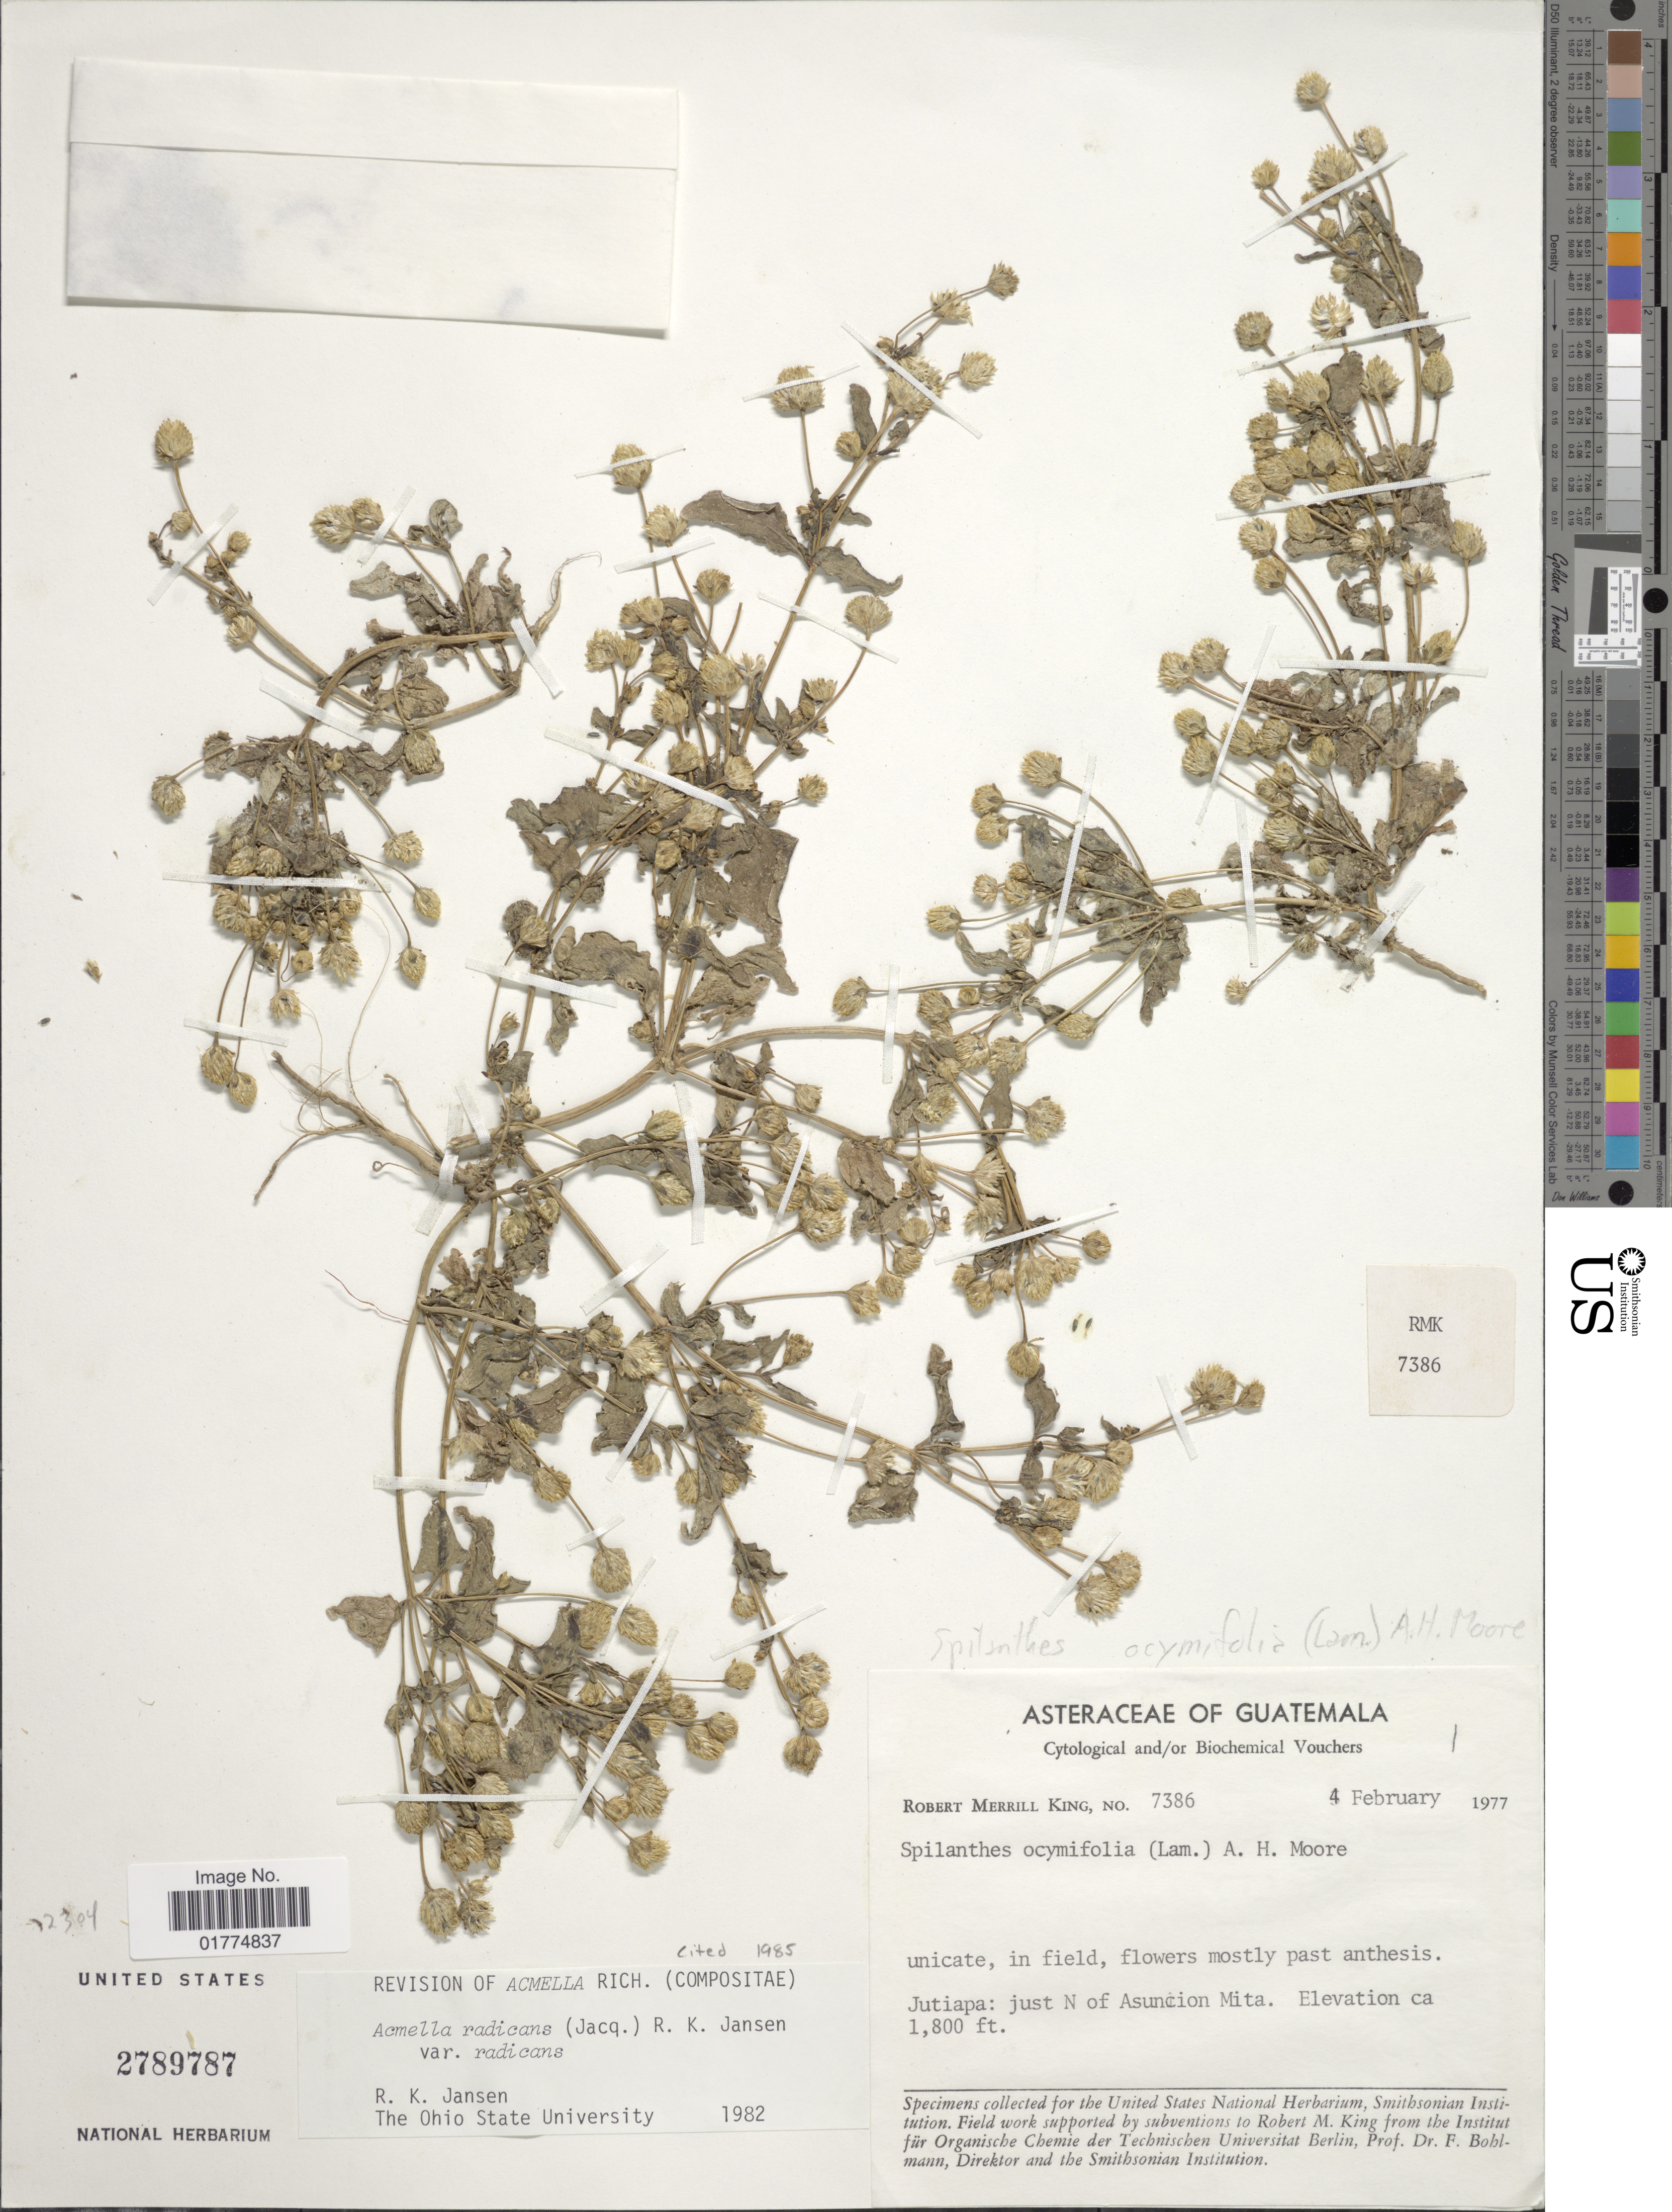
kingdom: Plantae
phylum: Tracheophyta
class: Magnoliopsida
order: Asterales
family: Asteraceae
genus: Acmella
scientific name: Acmella radicans var. radicans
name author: (Jacq.) R.K. Jansen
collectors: R. M. King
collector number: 7386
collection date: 1977-02-04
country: Guatemala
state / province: Jutiapa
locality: Jutiapa: just N of Asuncion Mita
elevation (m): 549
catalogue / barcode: US 2789787